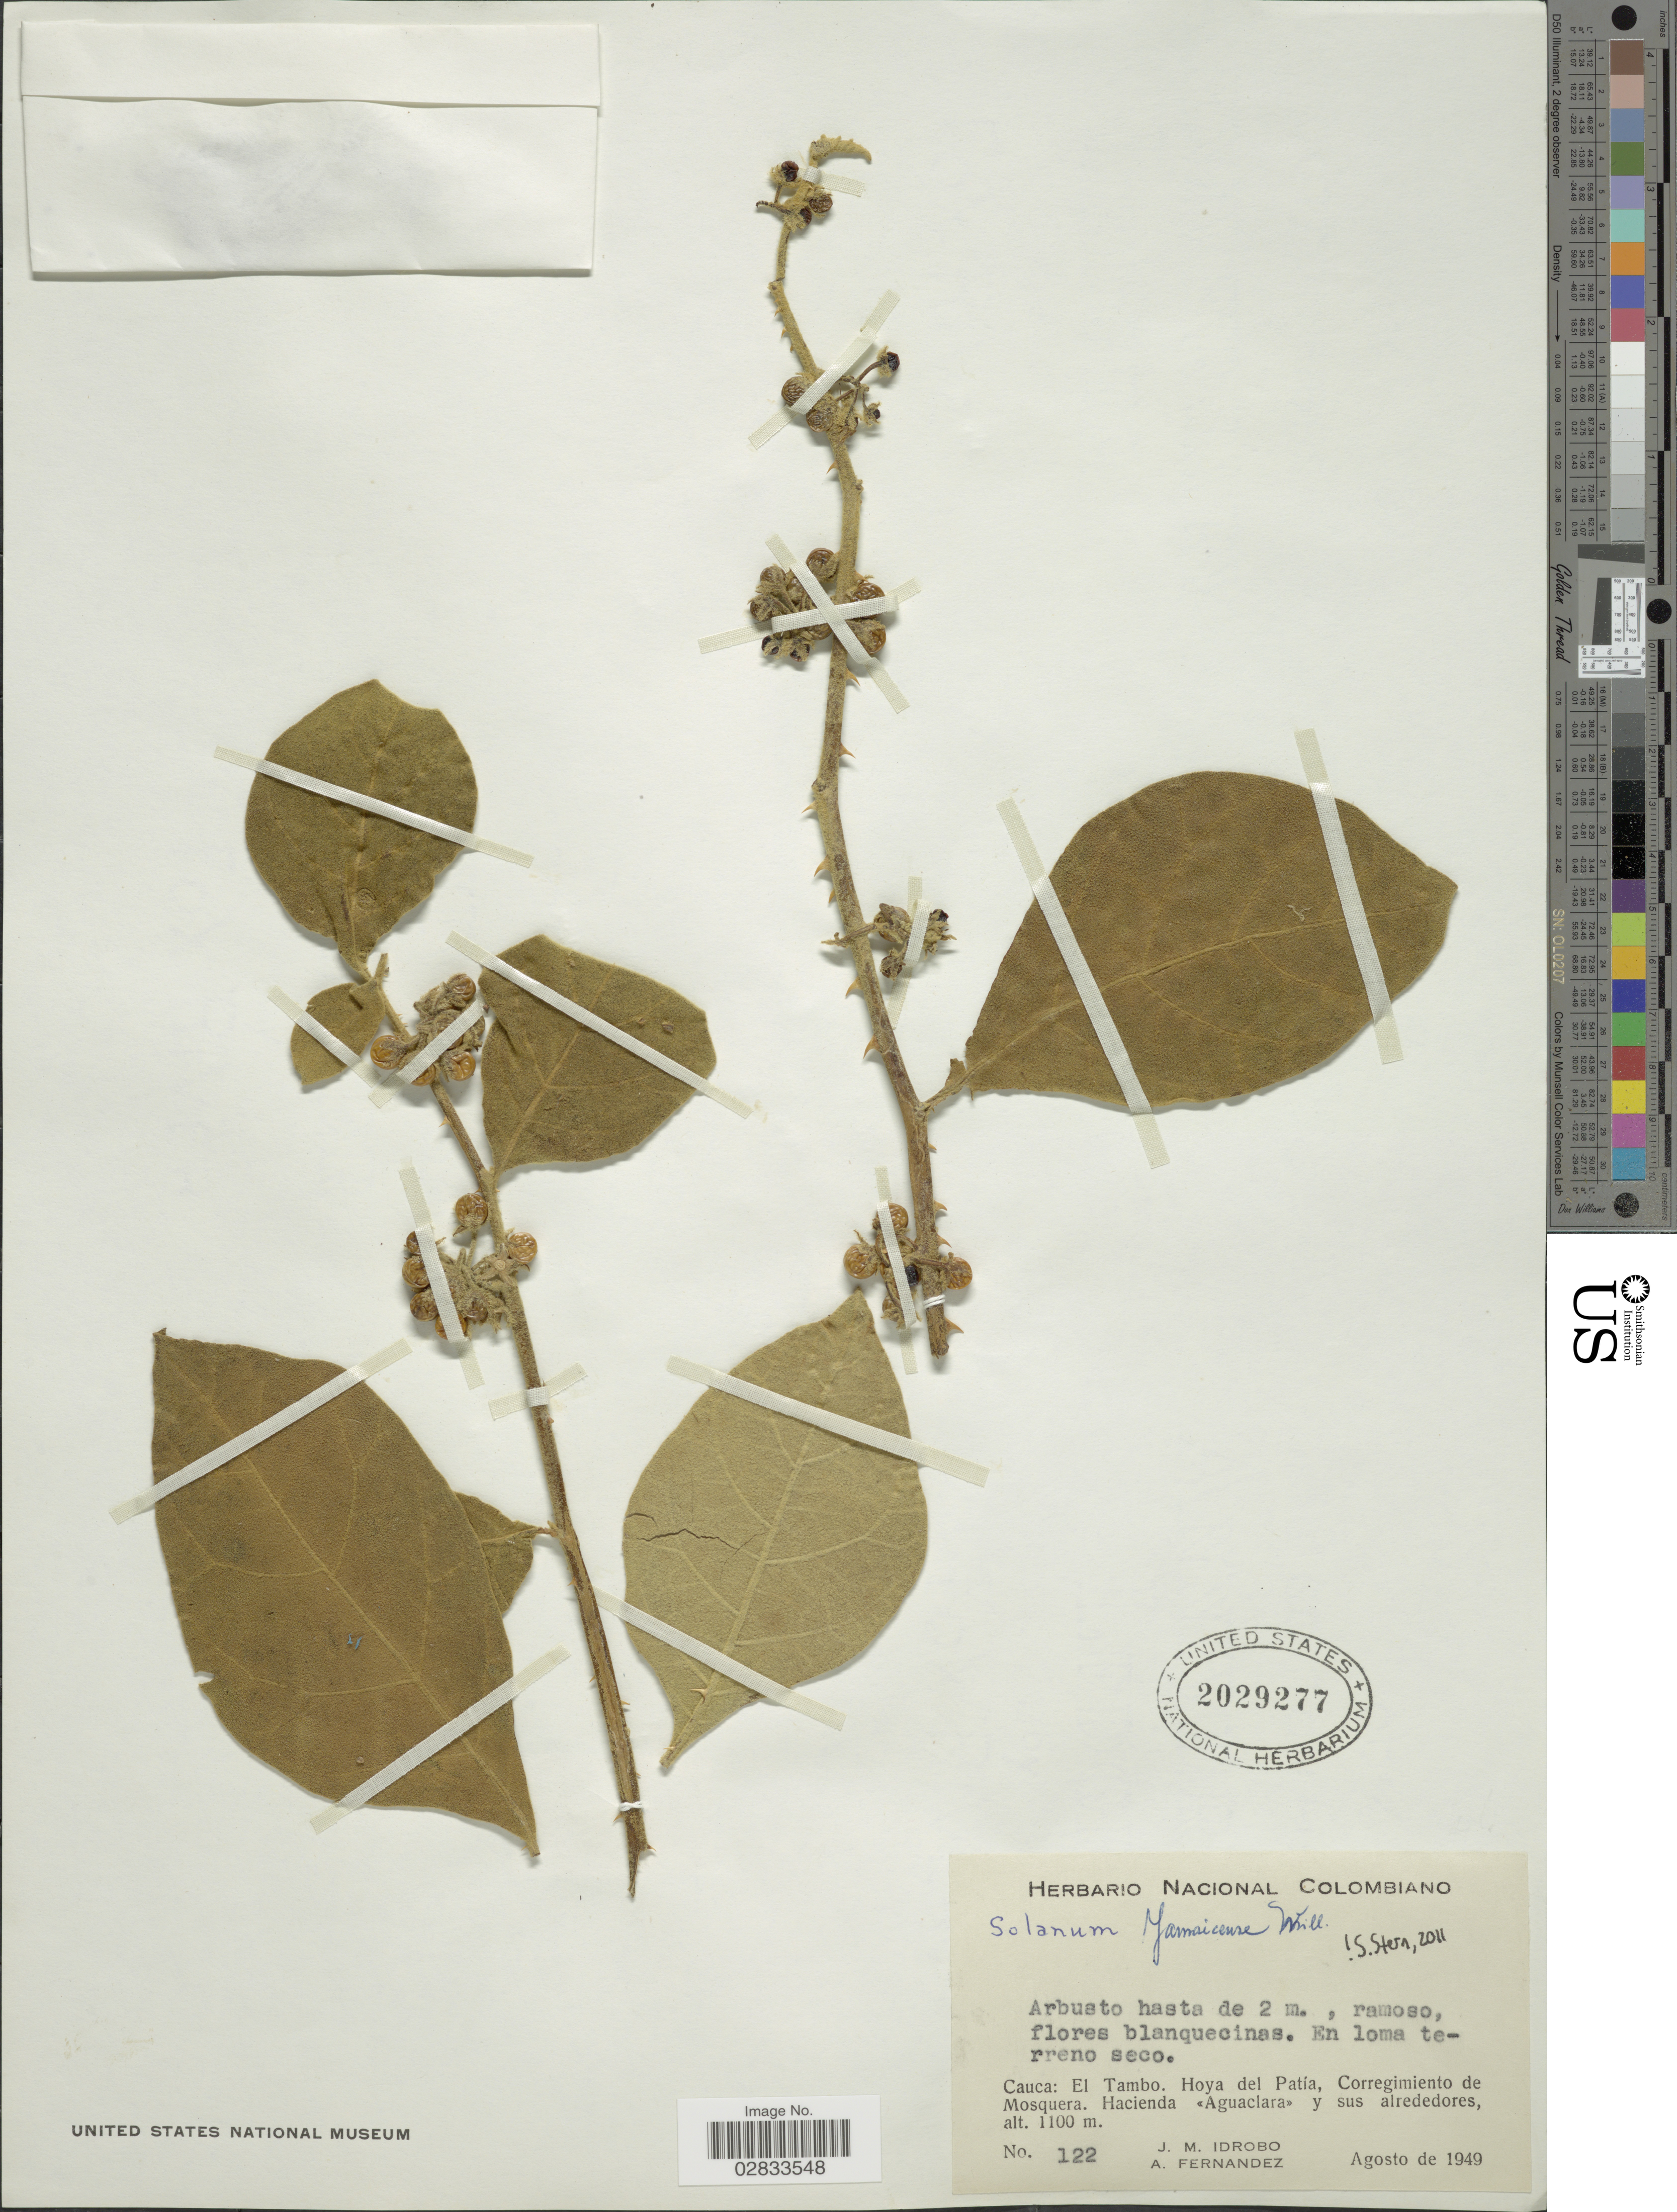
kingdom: Plantae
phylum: Tracheophyta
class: Magnoliopsida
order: Solanales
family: Solanaceae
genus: Solanum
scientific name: Solanum jamaicense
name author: Mill.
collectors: J. M. Idrobo & A. Fernandez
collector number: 122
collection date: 1949-08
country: Colombia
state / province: Cauca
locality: El Tambo. Hoya del Patía, Corregimiento de Mosquera. Hacienda <<Aguaclara>> y sus alrededores.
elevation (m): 1100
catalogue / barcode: US 2029277